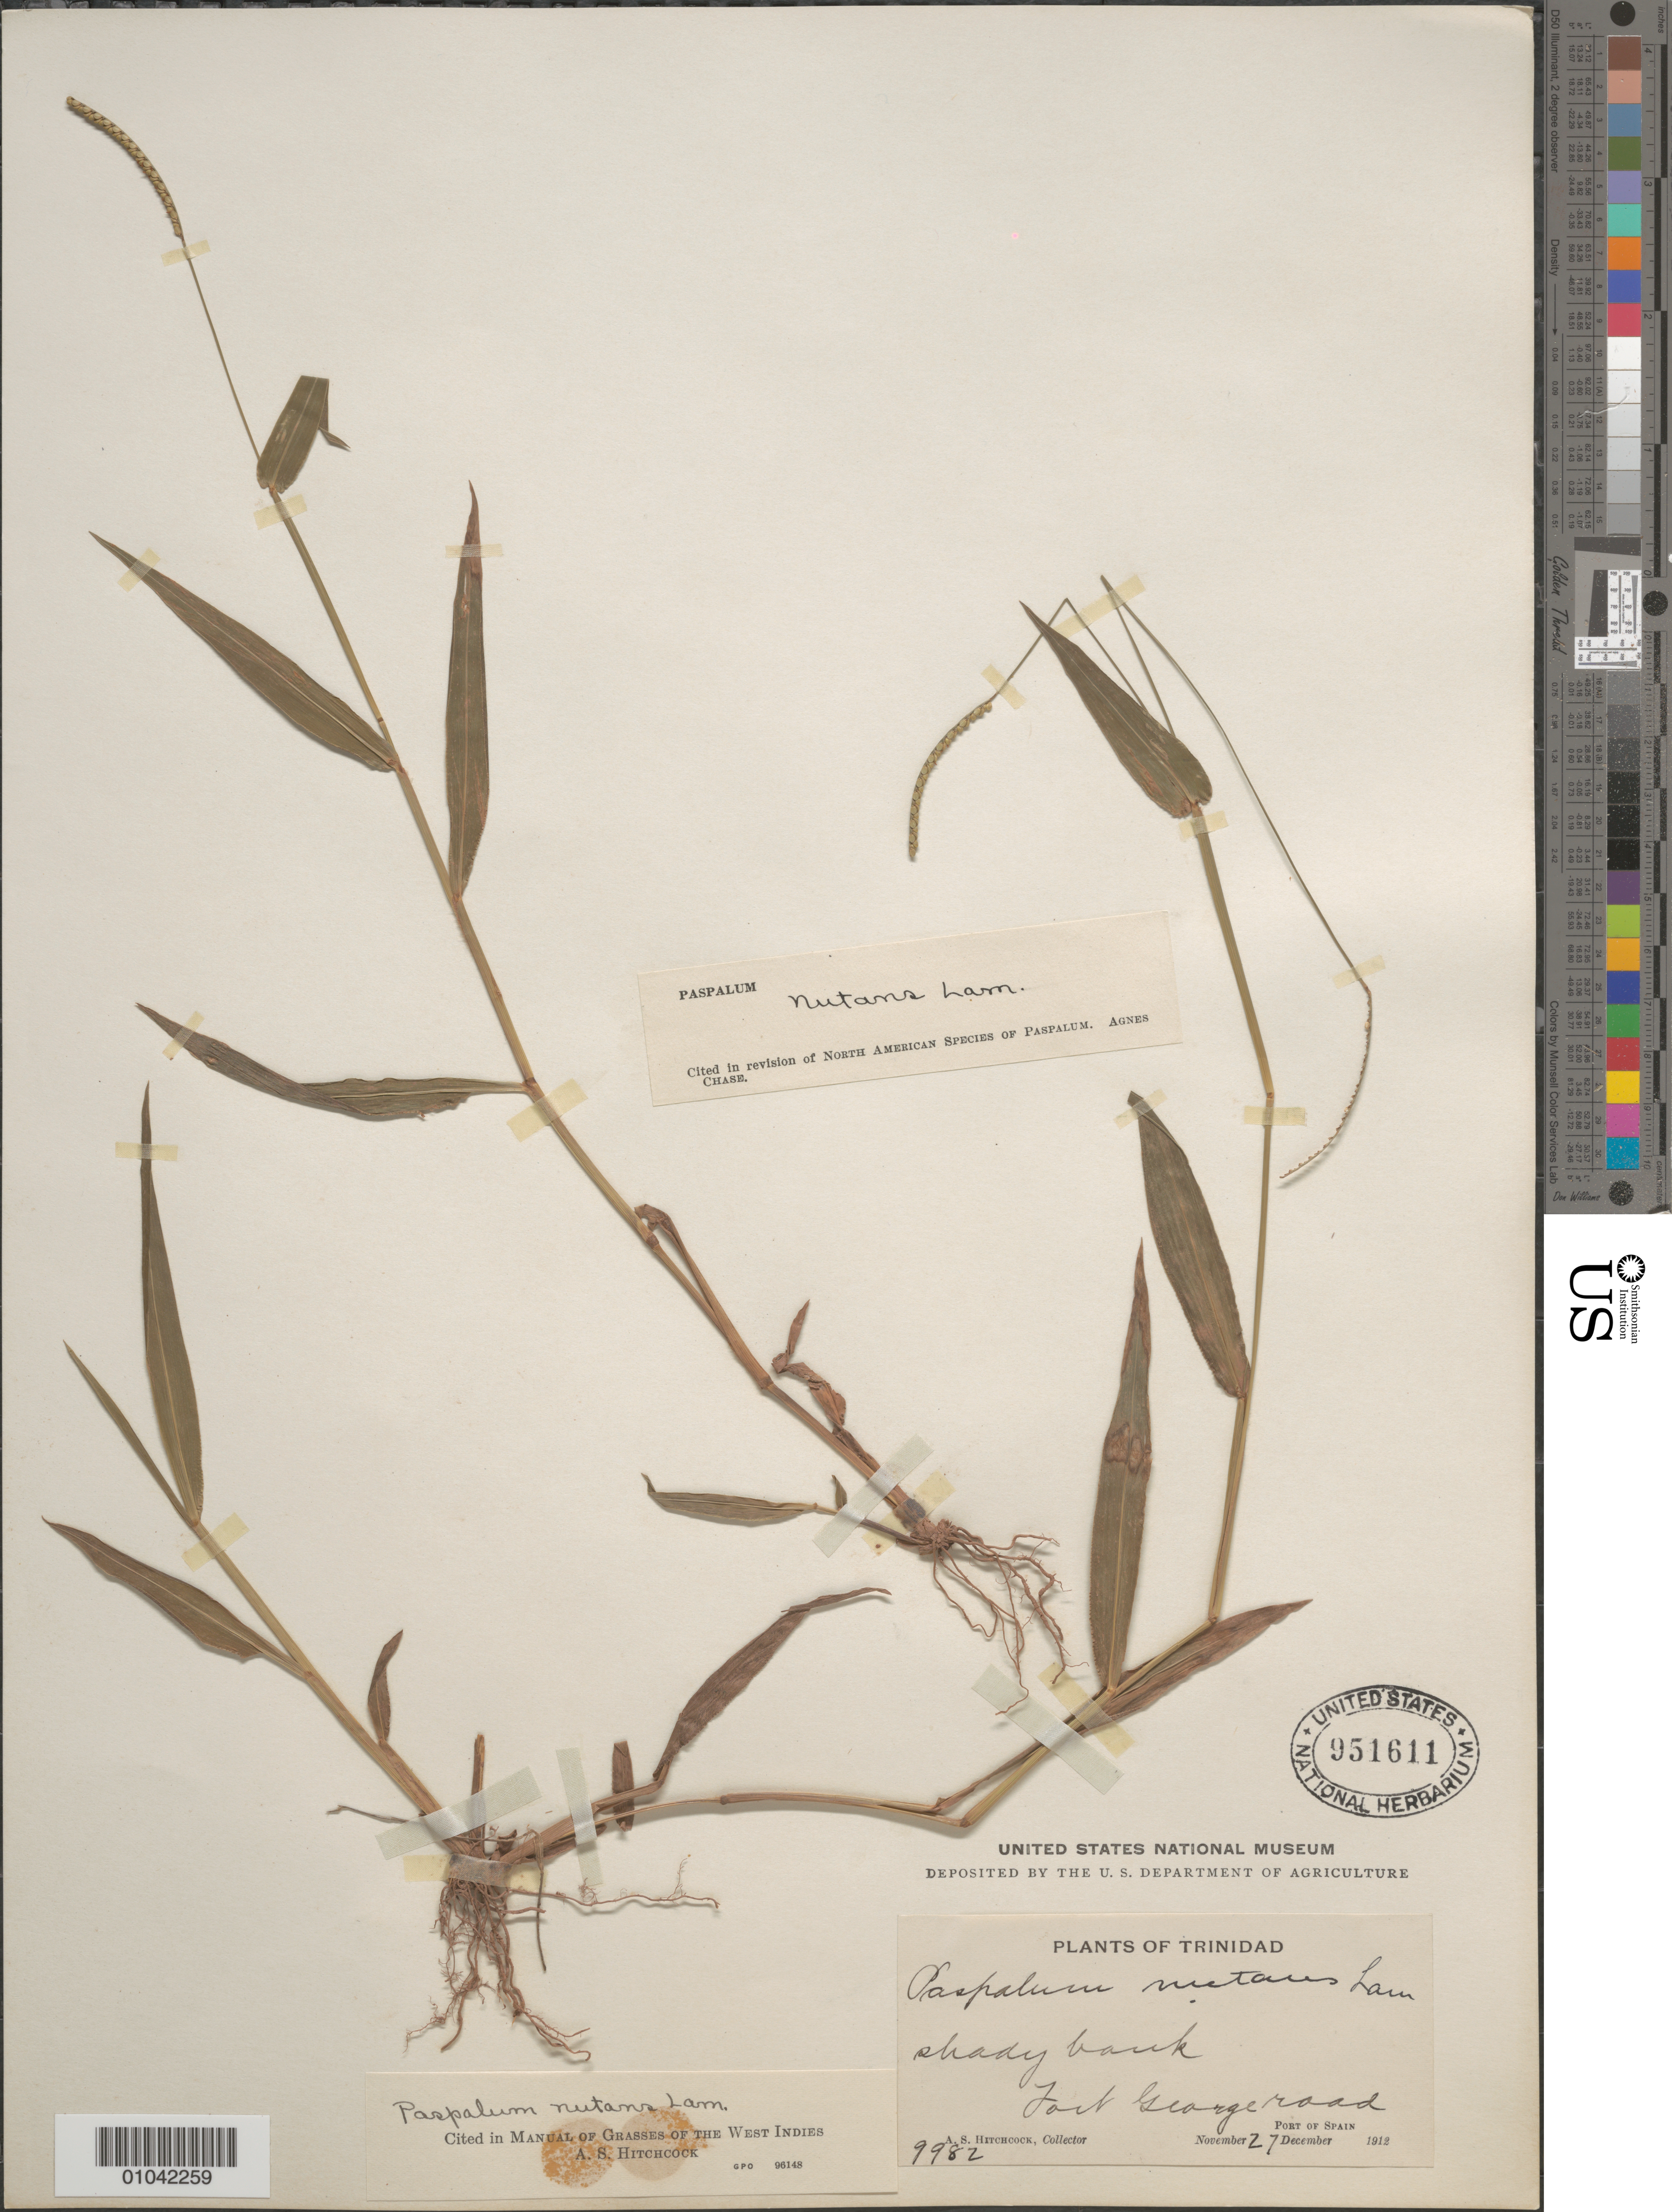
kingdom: Plantae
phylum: Tracheophyta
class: Liliopsida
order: Poales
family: Poaceae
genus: Paspalum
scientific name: Paspalum nutans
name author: Lam.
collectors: A. S. Hitchcock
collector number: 9982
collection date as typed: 27 Nov 1912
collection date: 1912-11-27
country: Trinidad and Tobago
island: Trinidad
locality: Fort George Road, Port of Spain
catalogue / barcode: US 951611